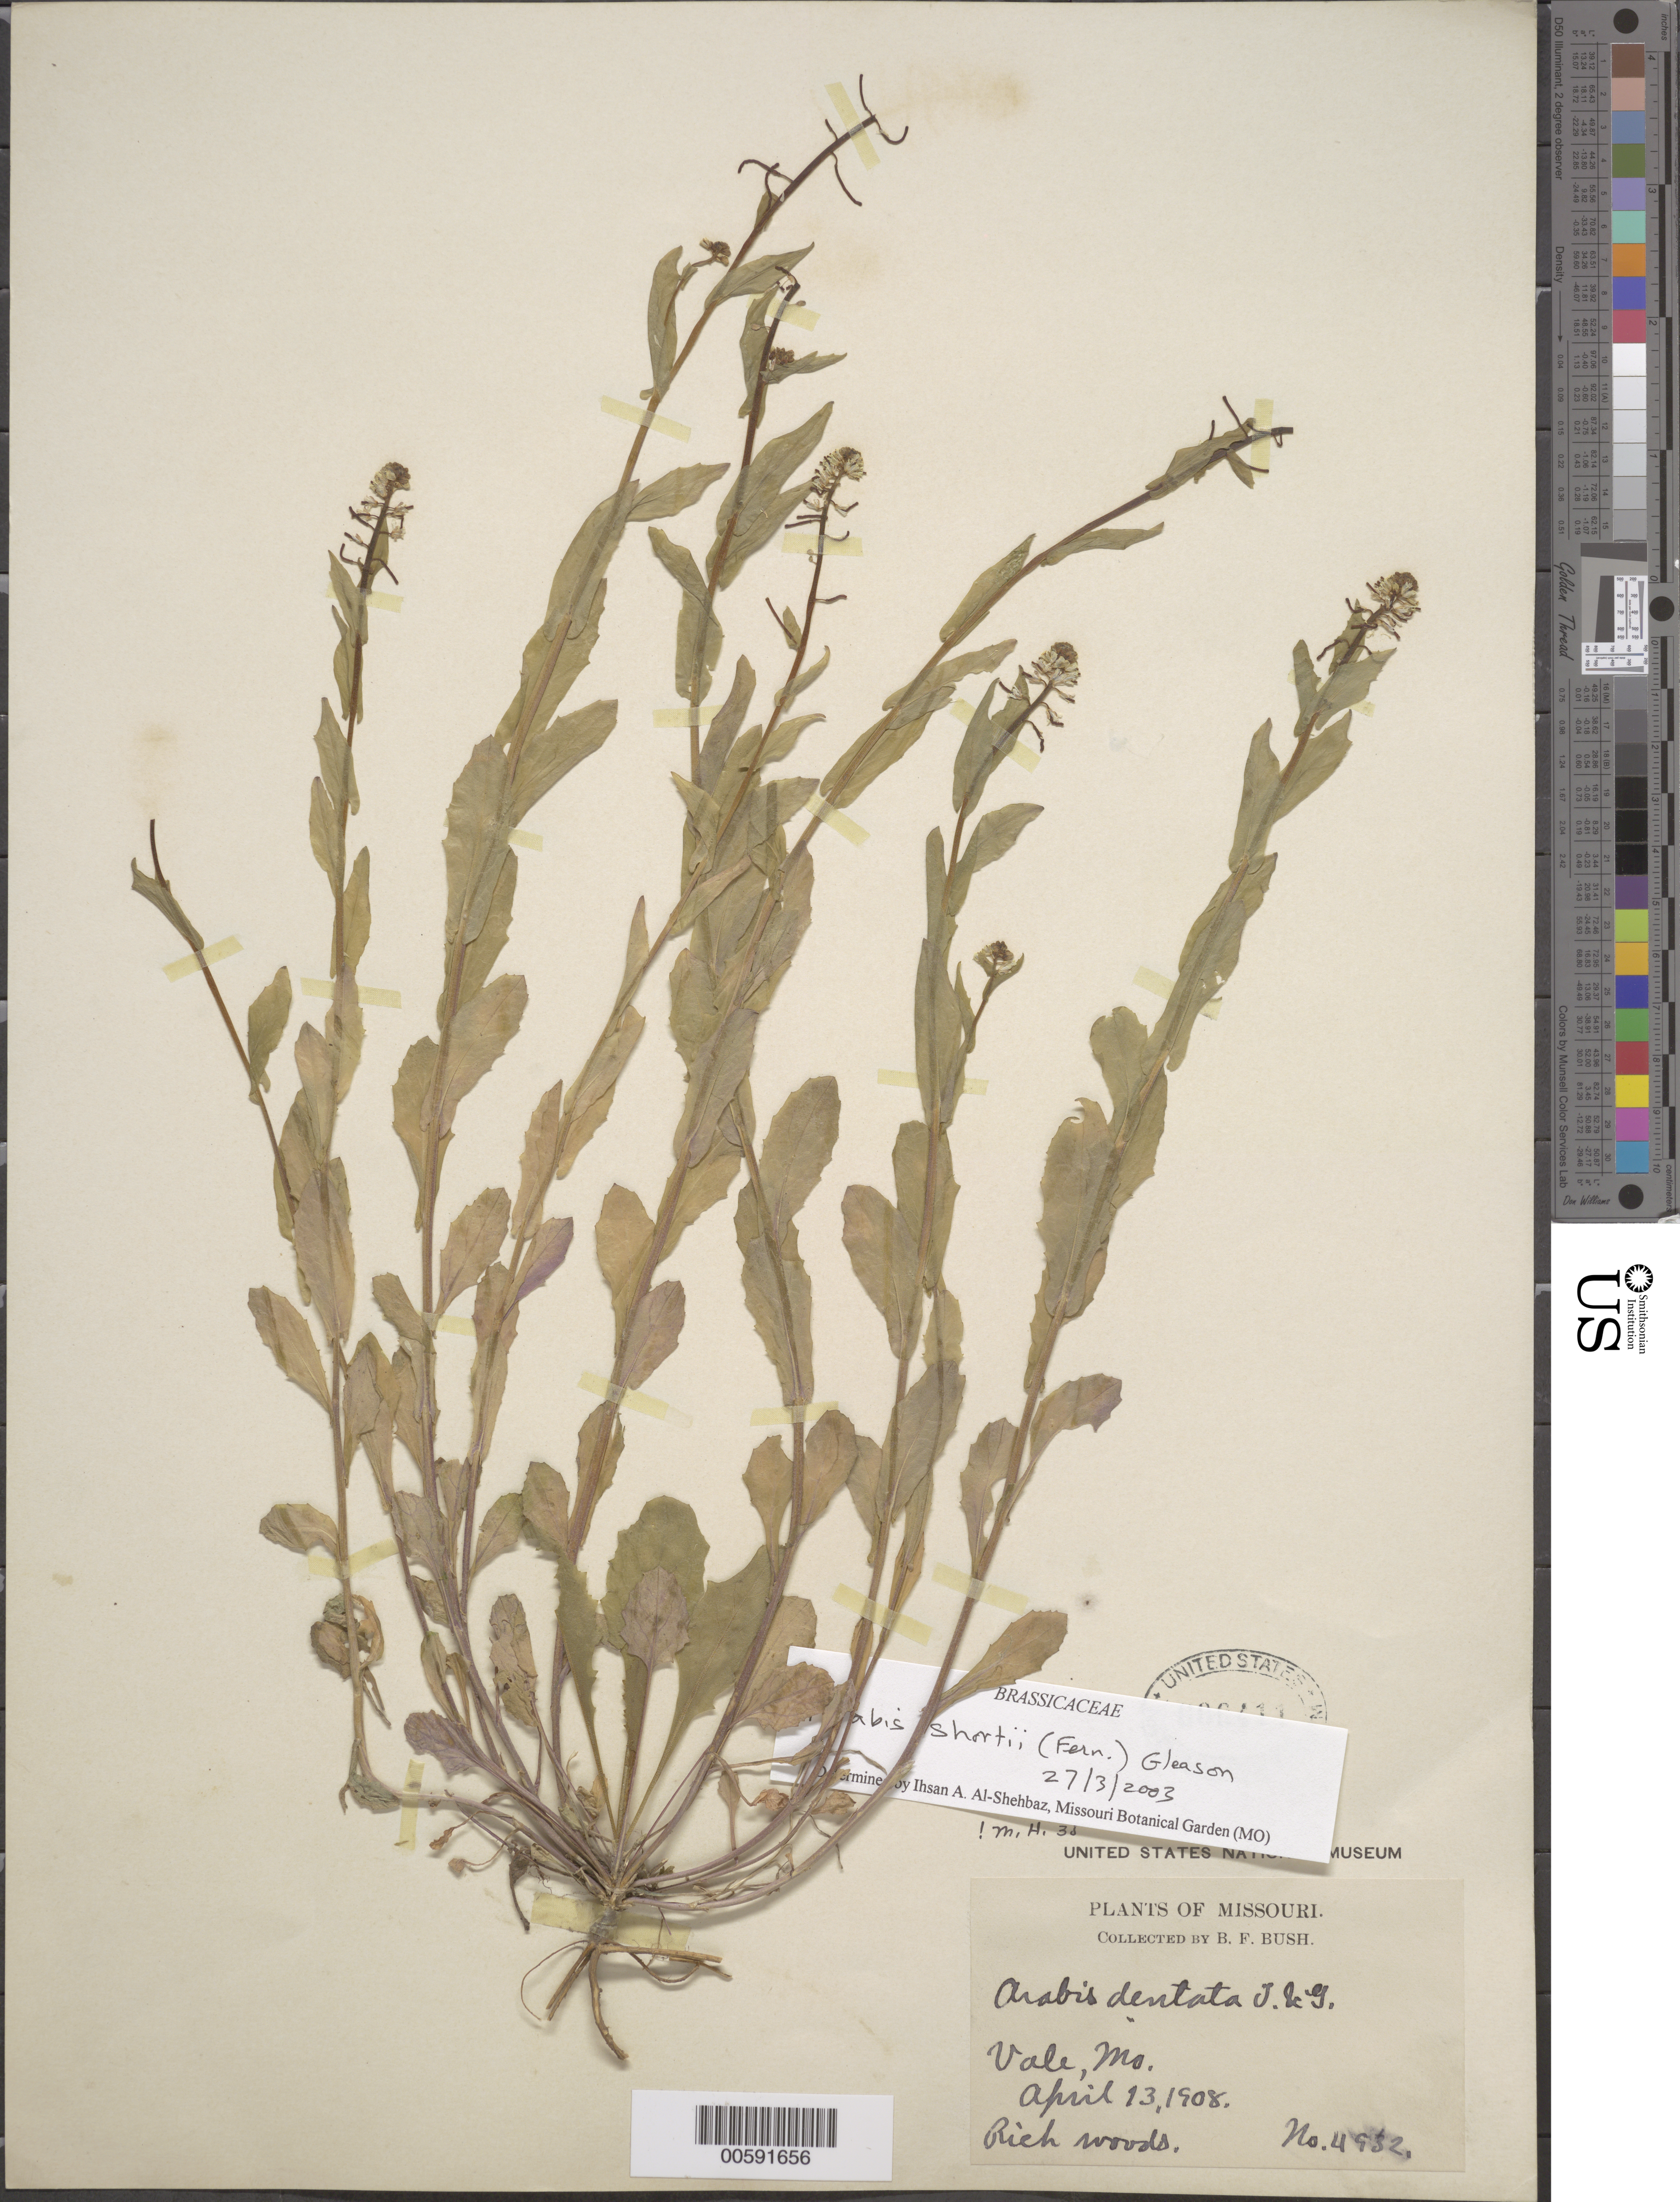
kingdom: Plantae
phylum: Tracheophyta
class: Magnoliopsida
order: Brassicales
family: Brassicaceae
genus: Arabis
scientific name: Arabis perstellata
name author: E.L. Braun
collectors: B. F. Bush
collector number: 4932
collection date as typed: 12 Apr 1908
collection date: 1908-04-12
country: United States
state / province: Missouri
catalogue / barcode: US 608411